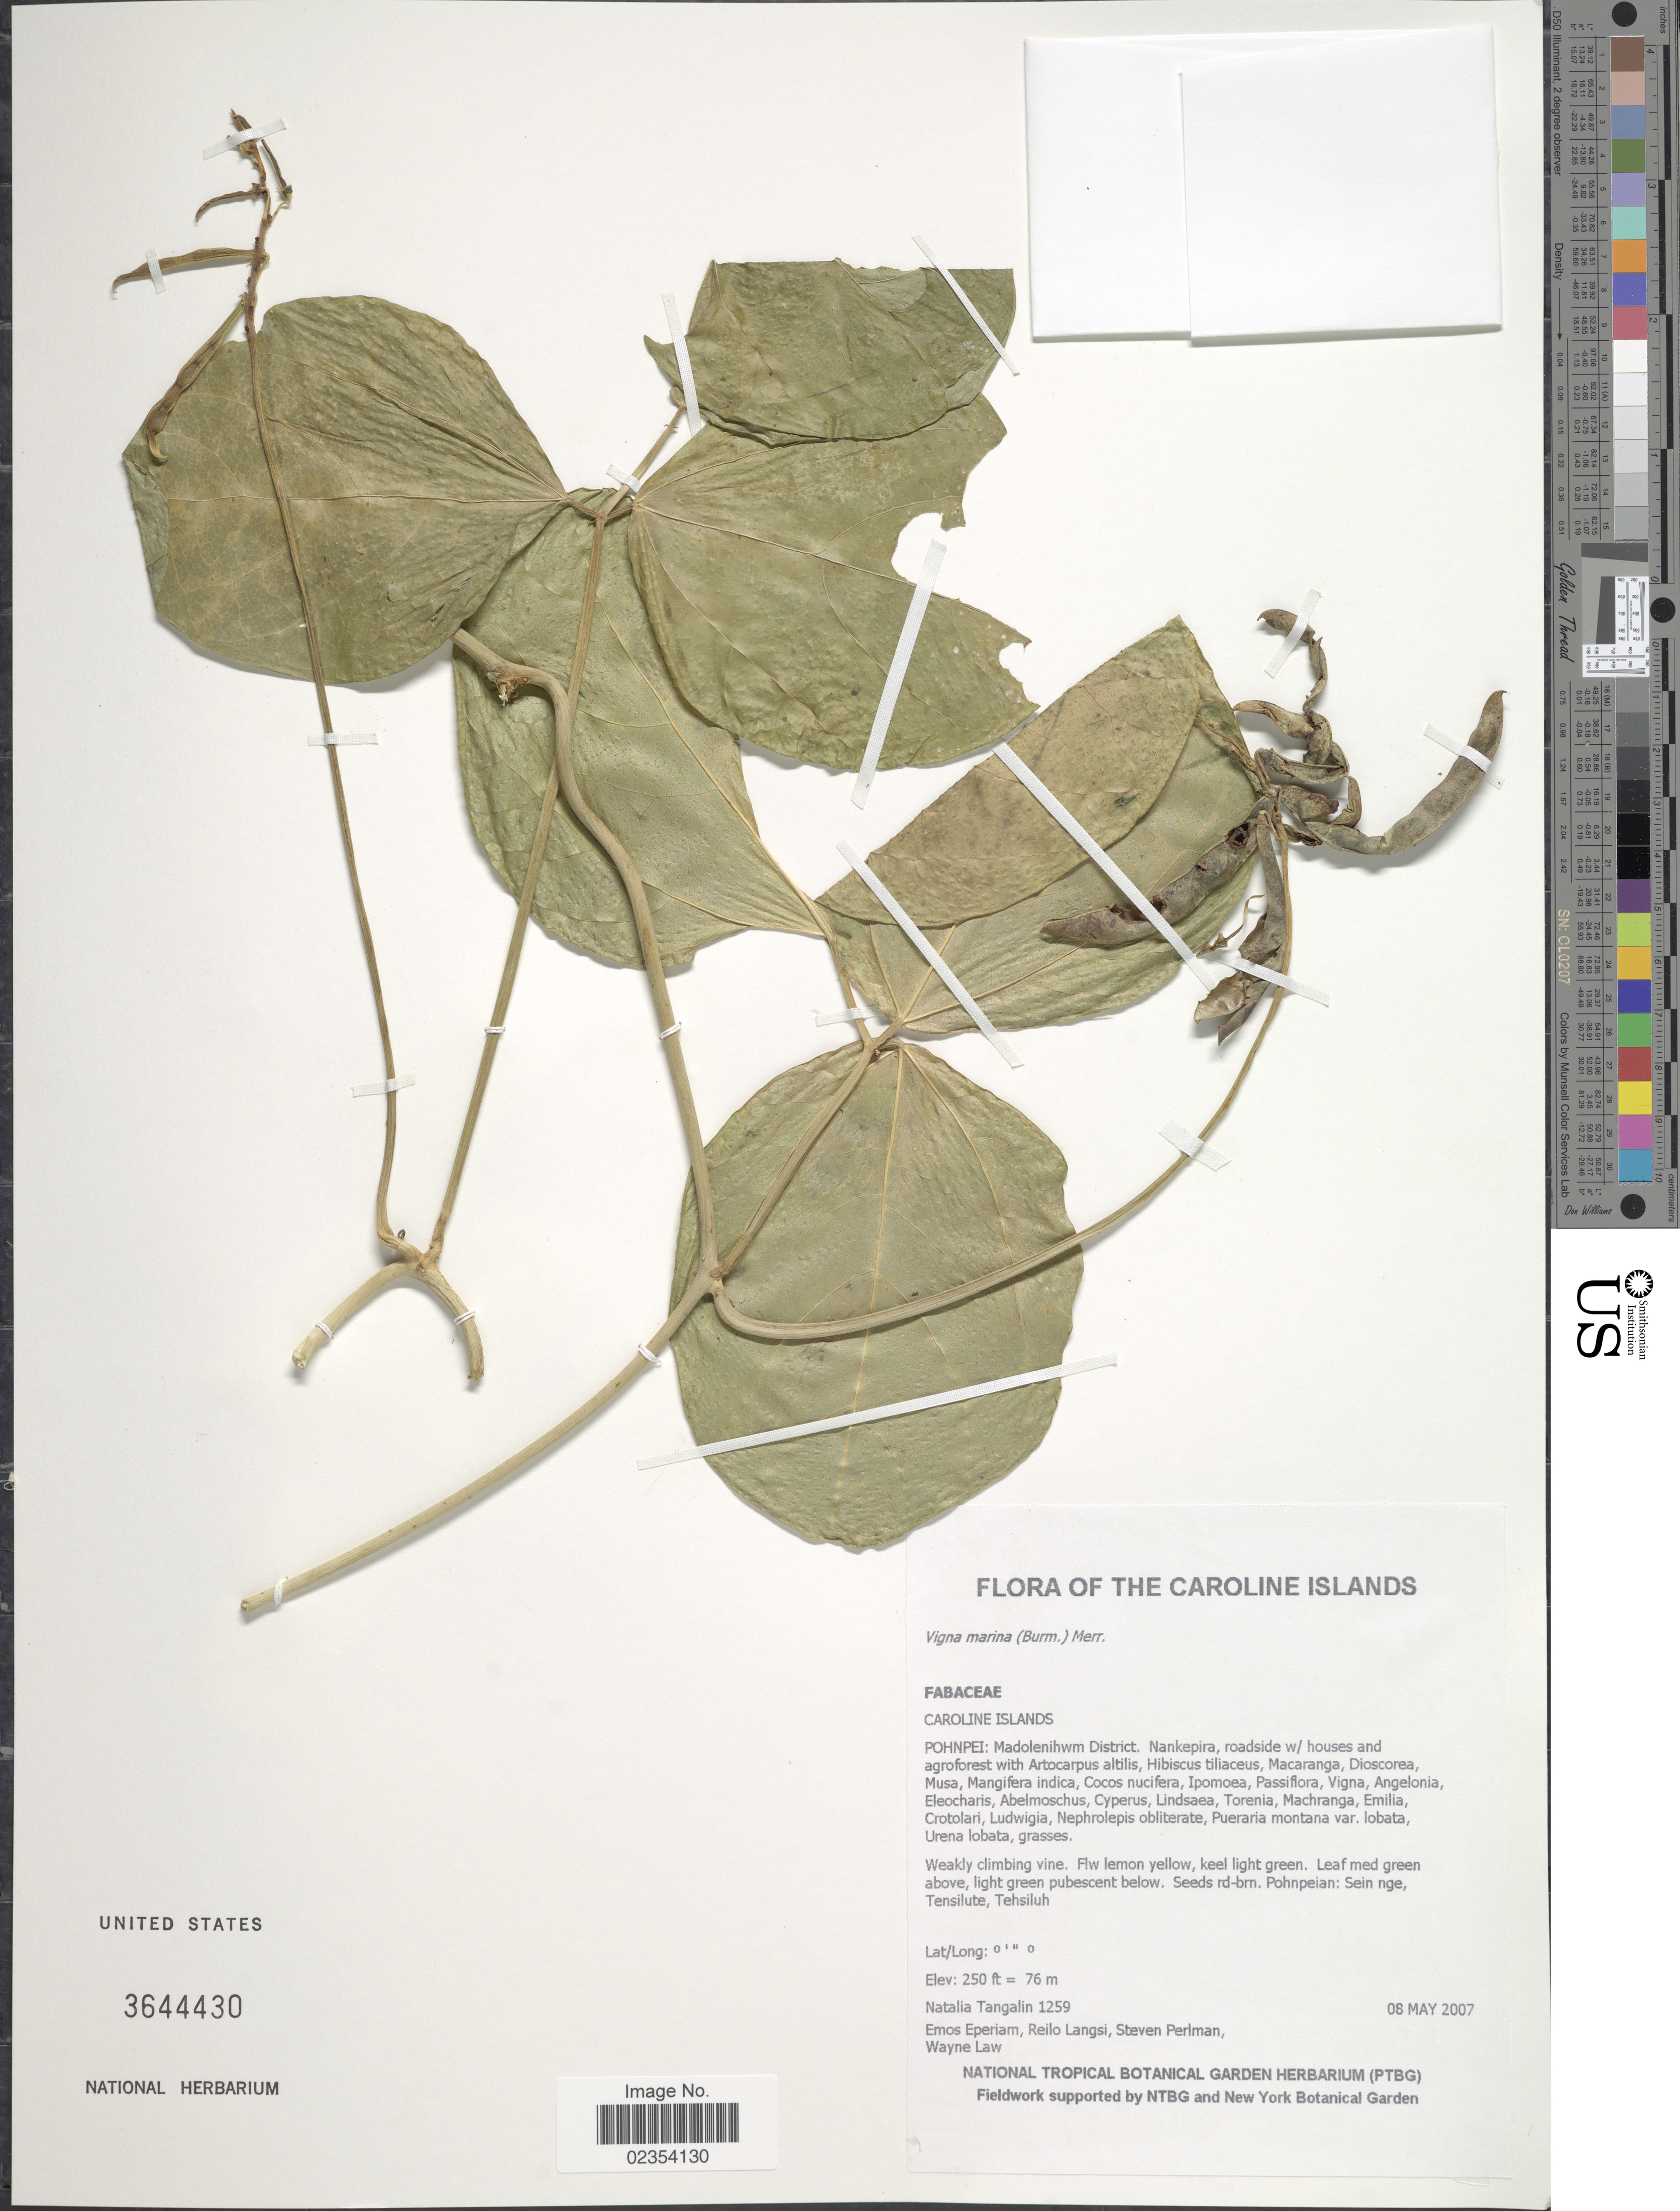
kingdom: Plantae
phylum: Tracheophyta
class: Magnoliopsida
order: Fabales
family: Fabaceae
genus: Vigna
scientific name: Vigna marina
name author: (Burm.) Merr.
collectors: N. Tangalin, E. Eperiam, L. Reilo, S. P. Perlman & W. Law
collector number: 1259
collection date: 2007-05-08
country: Micronesia, Federated States of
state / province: Pohnpei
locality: The Caroline Islands, Madolenihwm District, Nankepira, roadside w/ houses and agroforest.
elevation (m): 76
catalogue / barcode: US 3644430